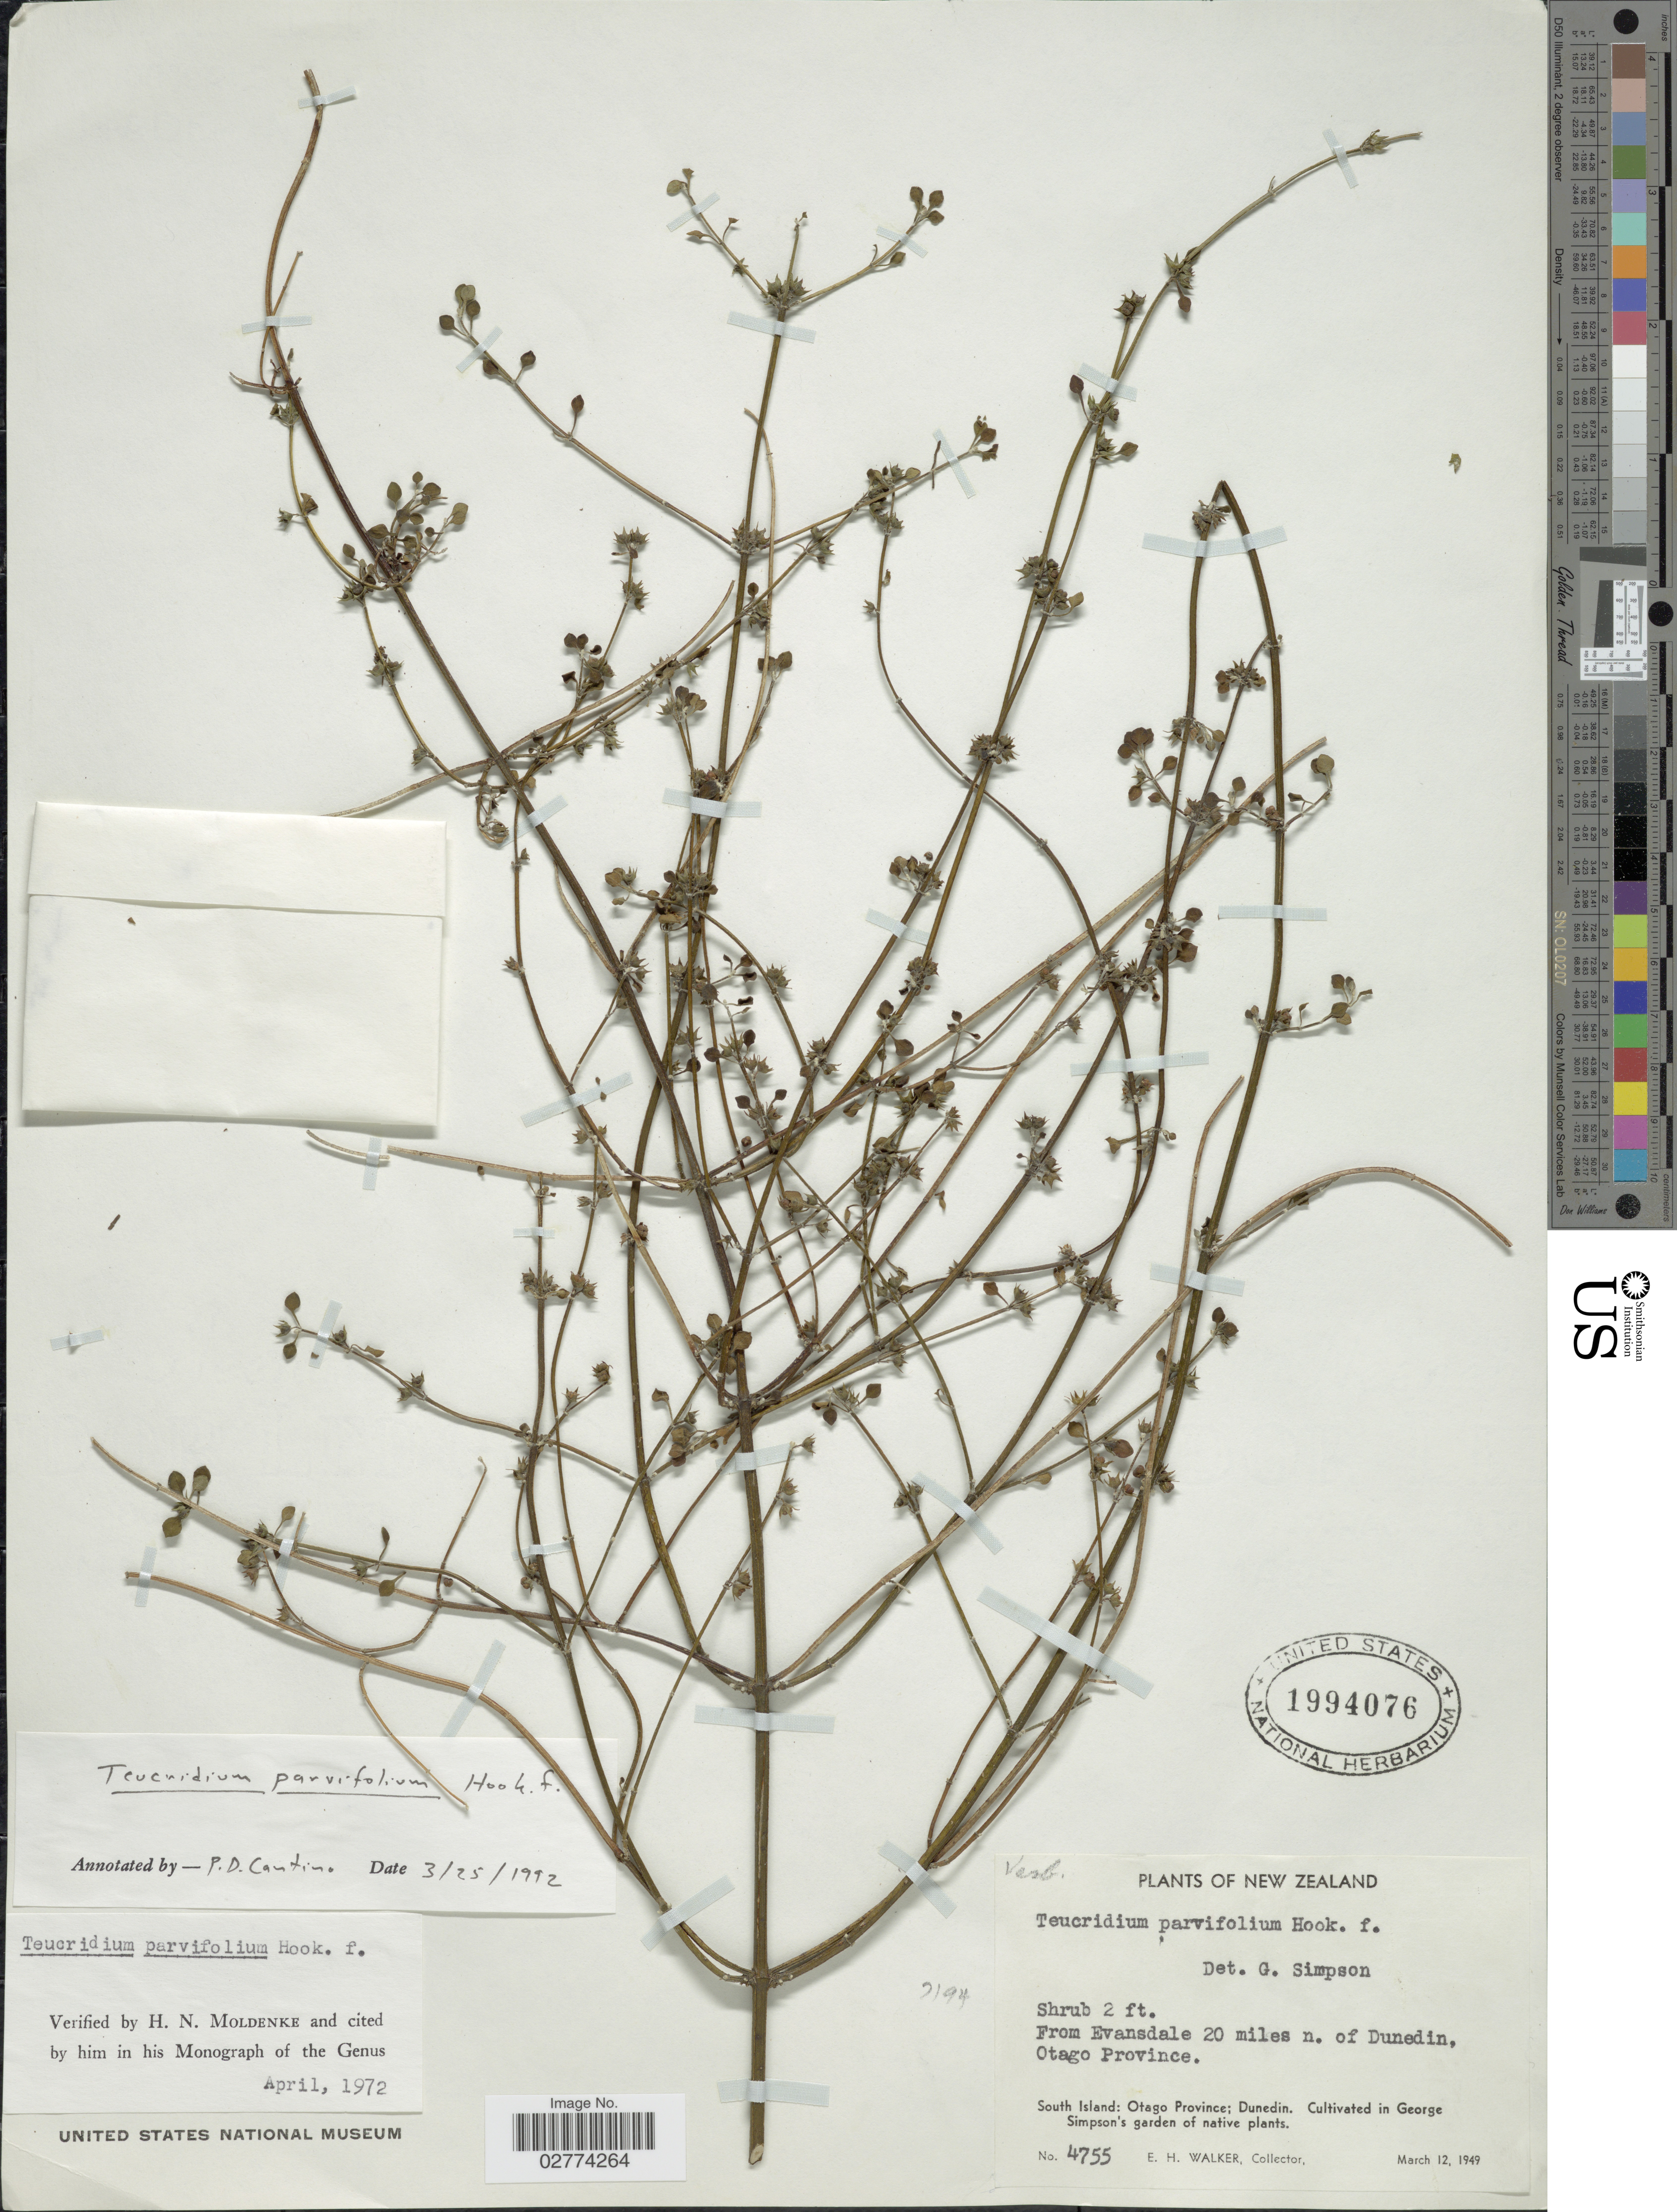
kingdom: Plantae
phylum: Tracheophyta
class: Magnoliopsida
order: Lamiales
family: Lamiaceae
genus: Teucridium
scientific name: Teucridium parvifolium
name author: Hook. f.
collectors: E. H. Walker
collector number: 4755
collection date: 1949-03-12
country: New Zealand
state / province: Otago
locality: From Evansdale 20 miles n. of Dunedin. South Island: Dunedin. Cultivated in George Simpson's garden of native plants.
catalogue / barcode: US 1994076